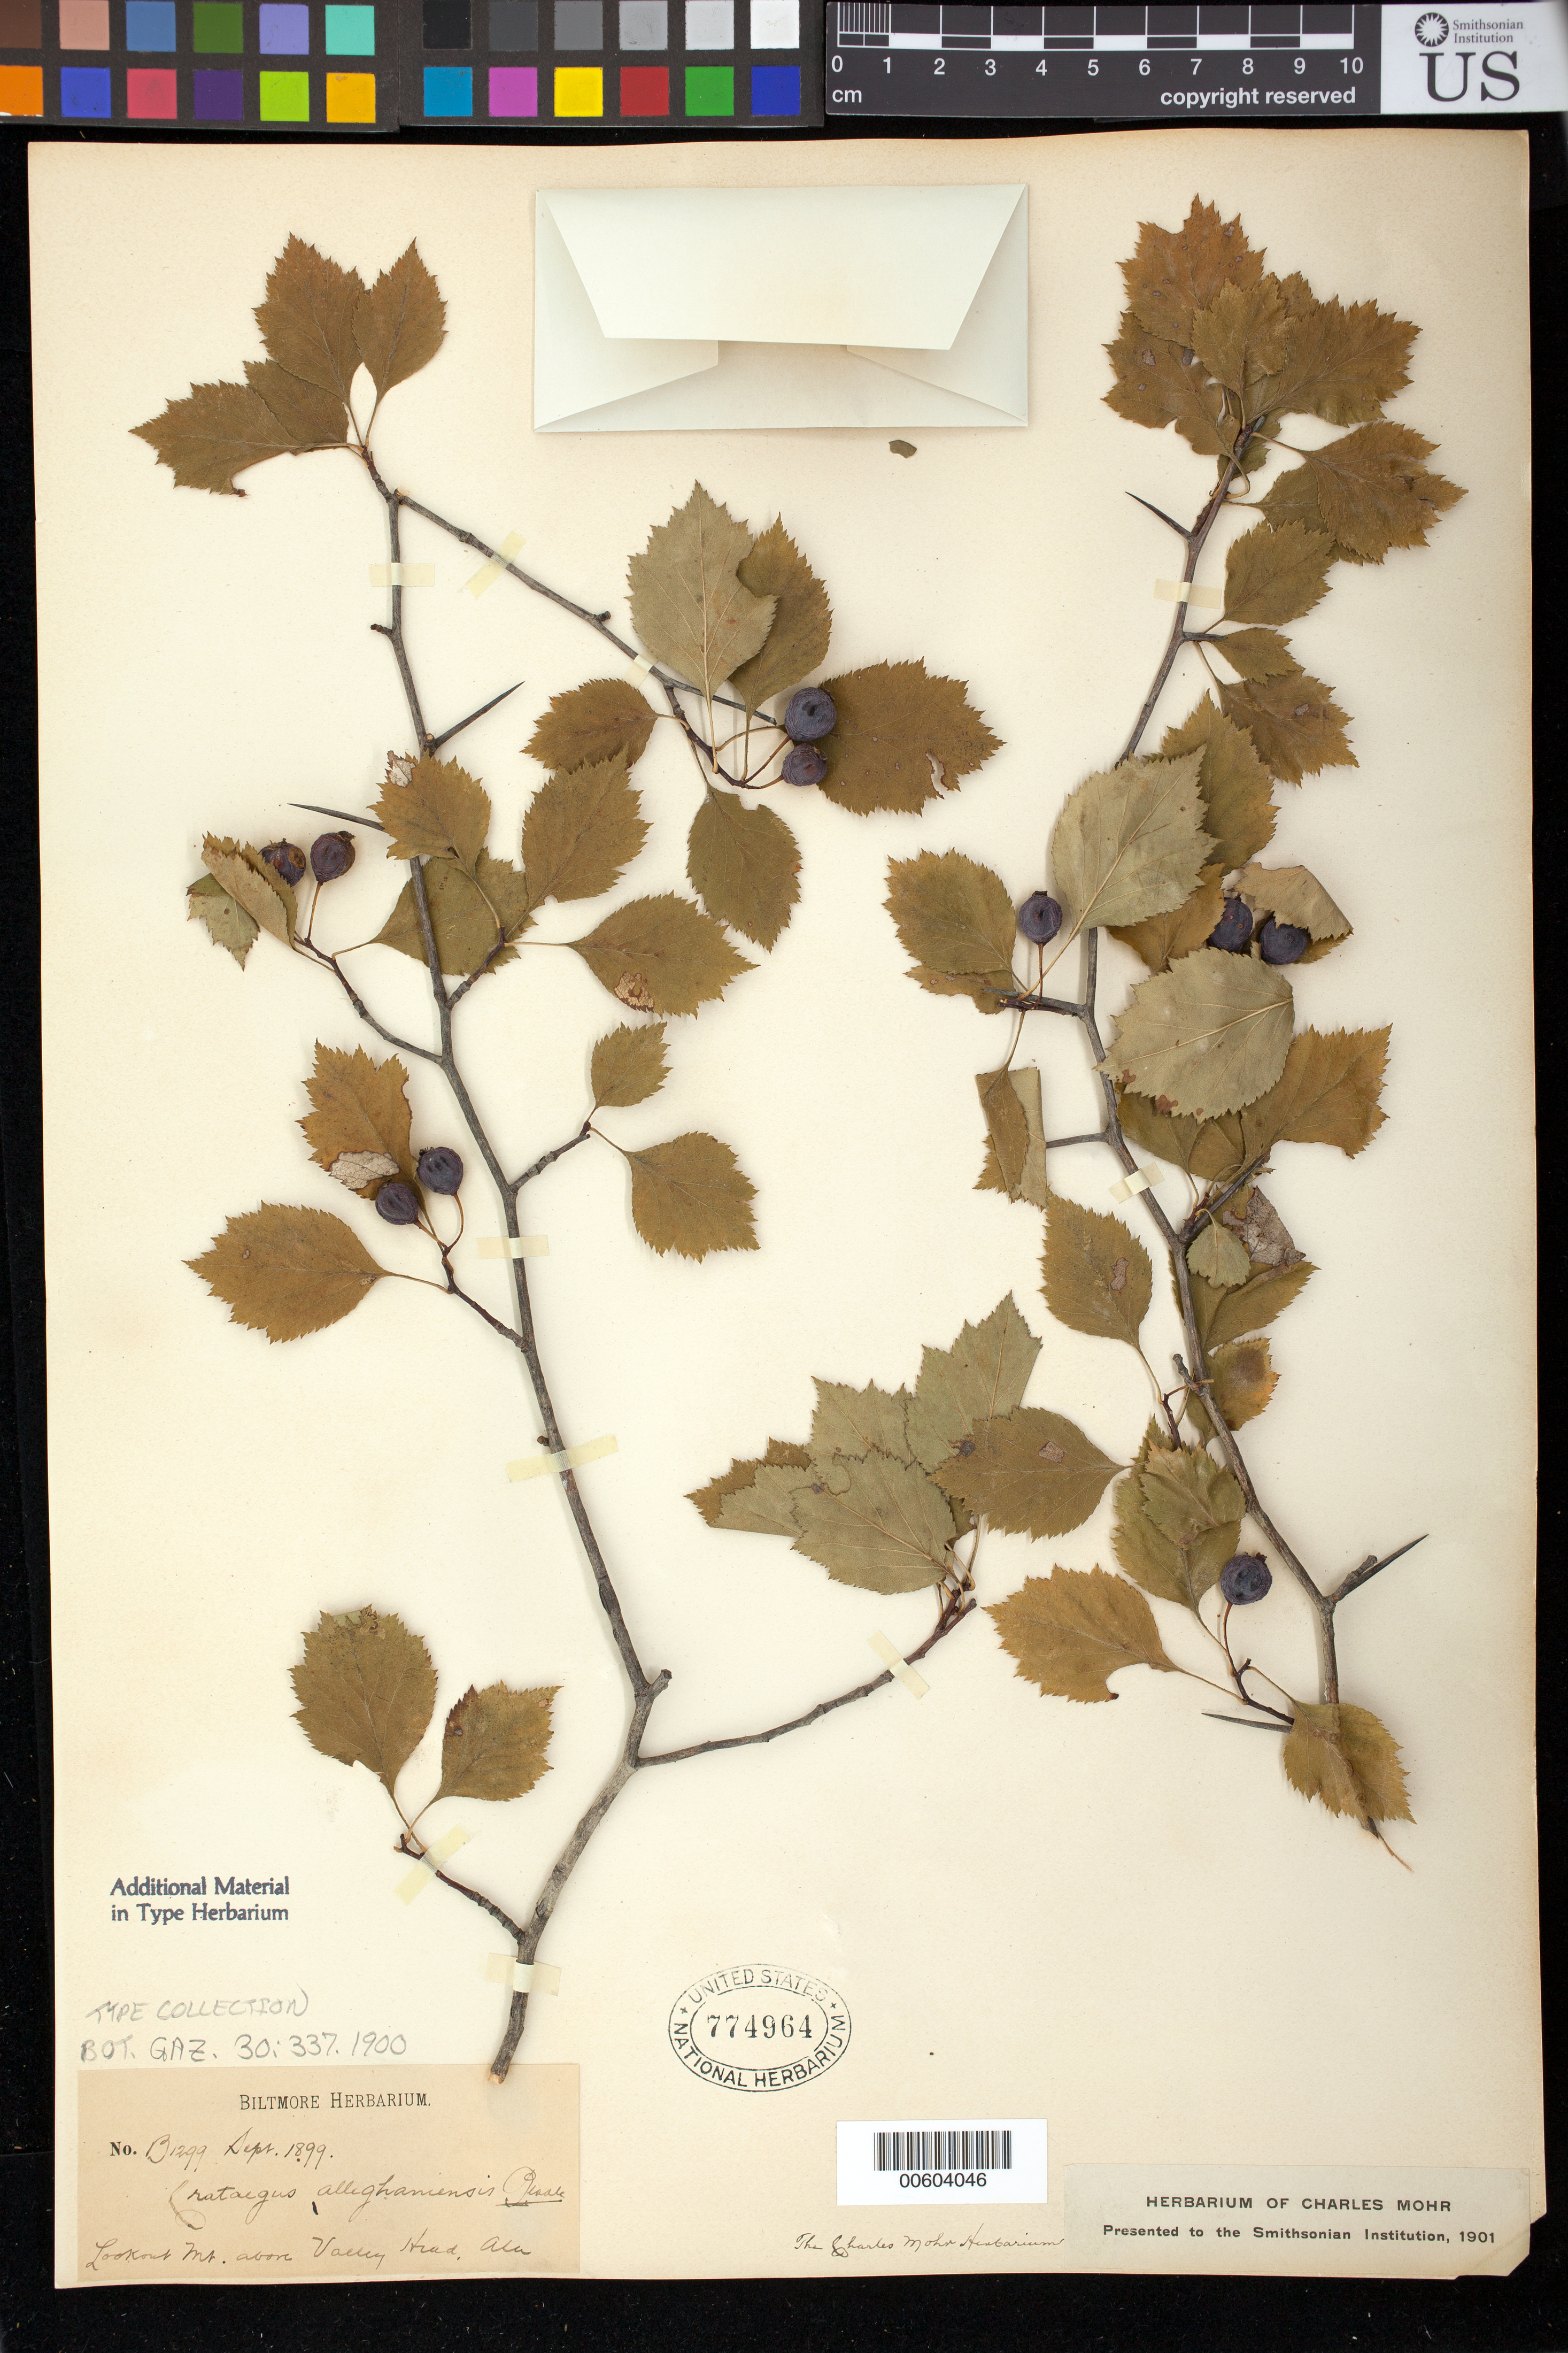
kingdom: Plantae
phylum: Tracheophyta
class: Magnoliopsida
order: Rosales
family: Rosaceae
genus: Crataegus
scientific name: Crataegus alleghaniensis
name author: Beadle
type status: Possible Type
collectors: ex herb. Biltmore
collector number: B 1299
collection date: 1899-09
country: United States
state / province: Alabama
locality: Lookout Mountain above Valley Head, Ala.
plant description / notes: Possibly original material, but dubiously a type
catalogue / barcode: US 774964